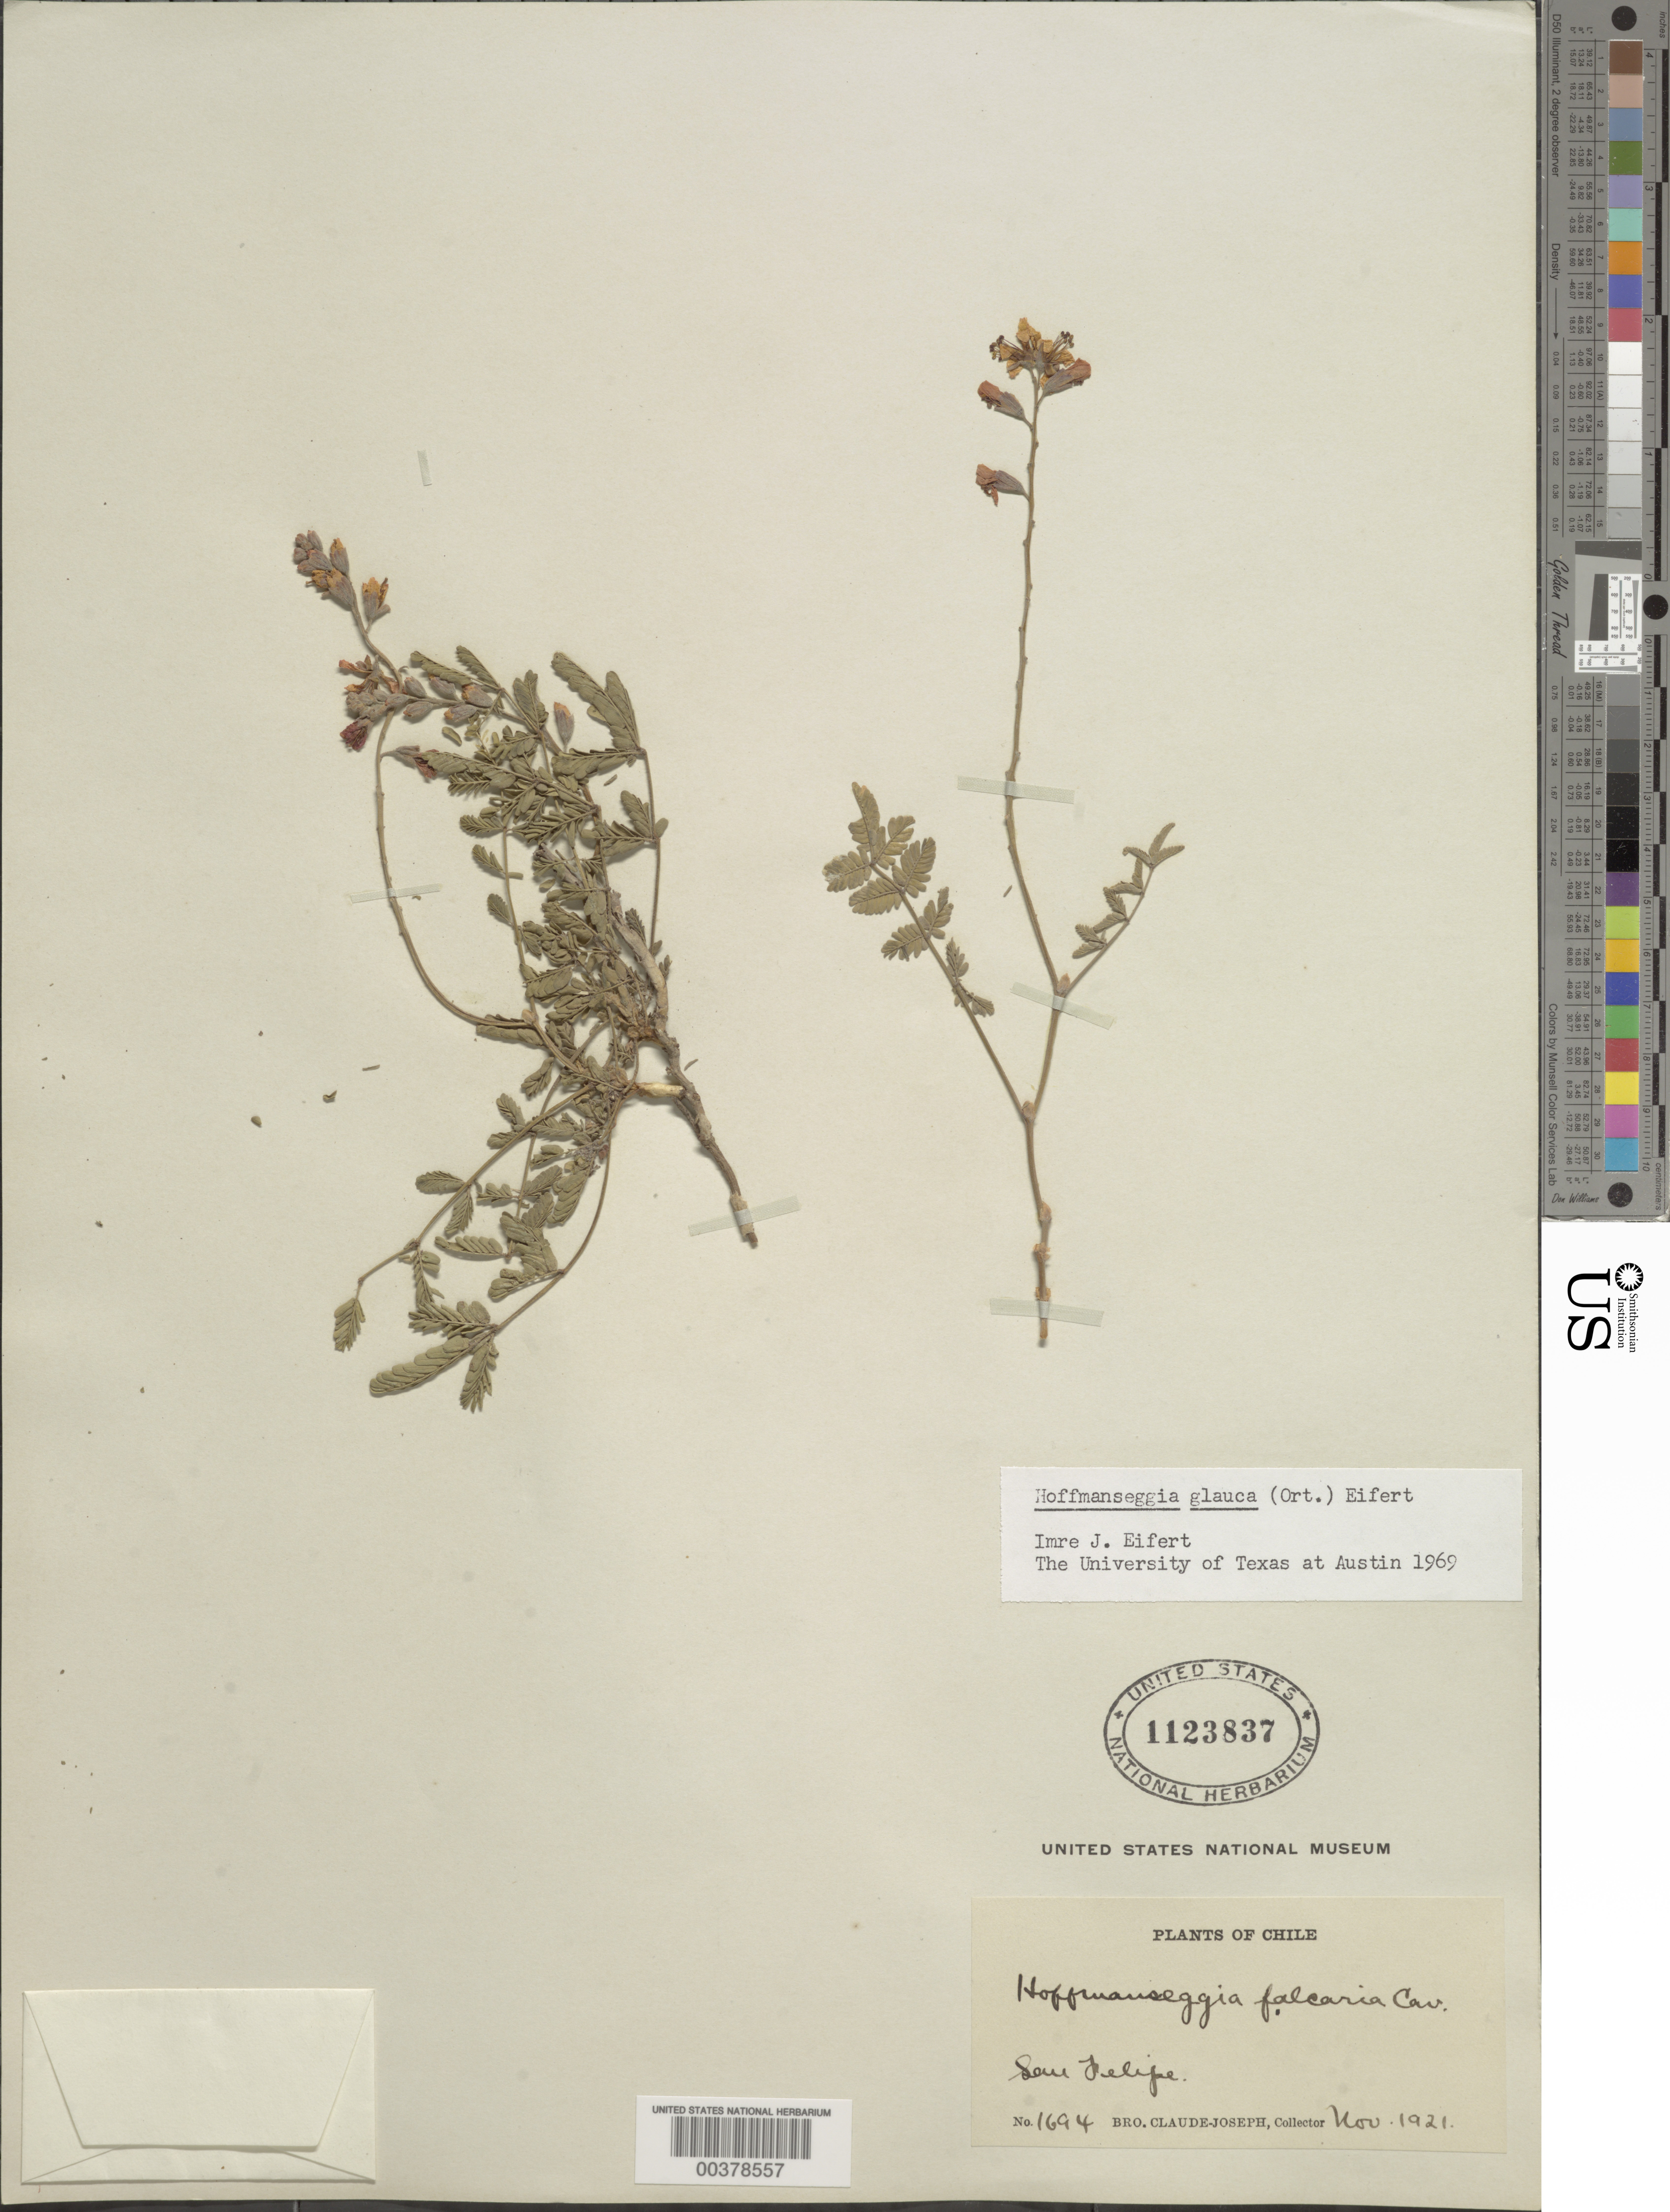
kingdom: Plantae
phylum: Tracheophyta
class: Magnoliopsida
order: Fabales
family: Fabaceae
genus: Hoffmannseggia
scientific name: Hoffmannseggia glauca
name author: (Ortega) Eifert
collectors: Bro. Claude-Joseph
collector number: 1694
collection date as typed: Nov 1921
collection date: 1921-11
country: Chile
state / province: Región Metropolitana (RM)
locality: San felipe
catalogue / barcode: US 1123837